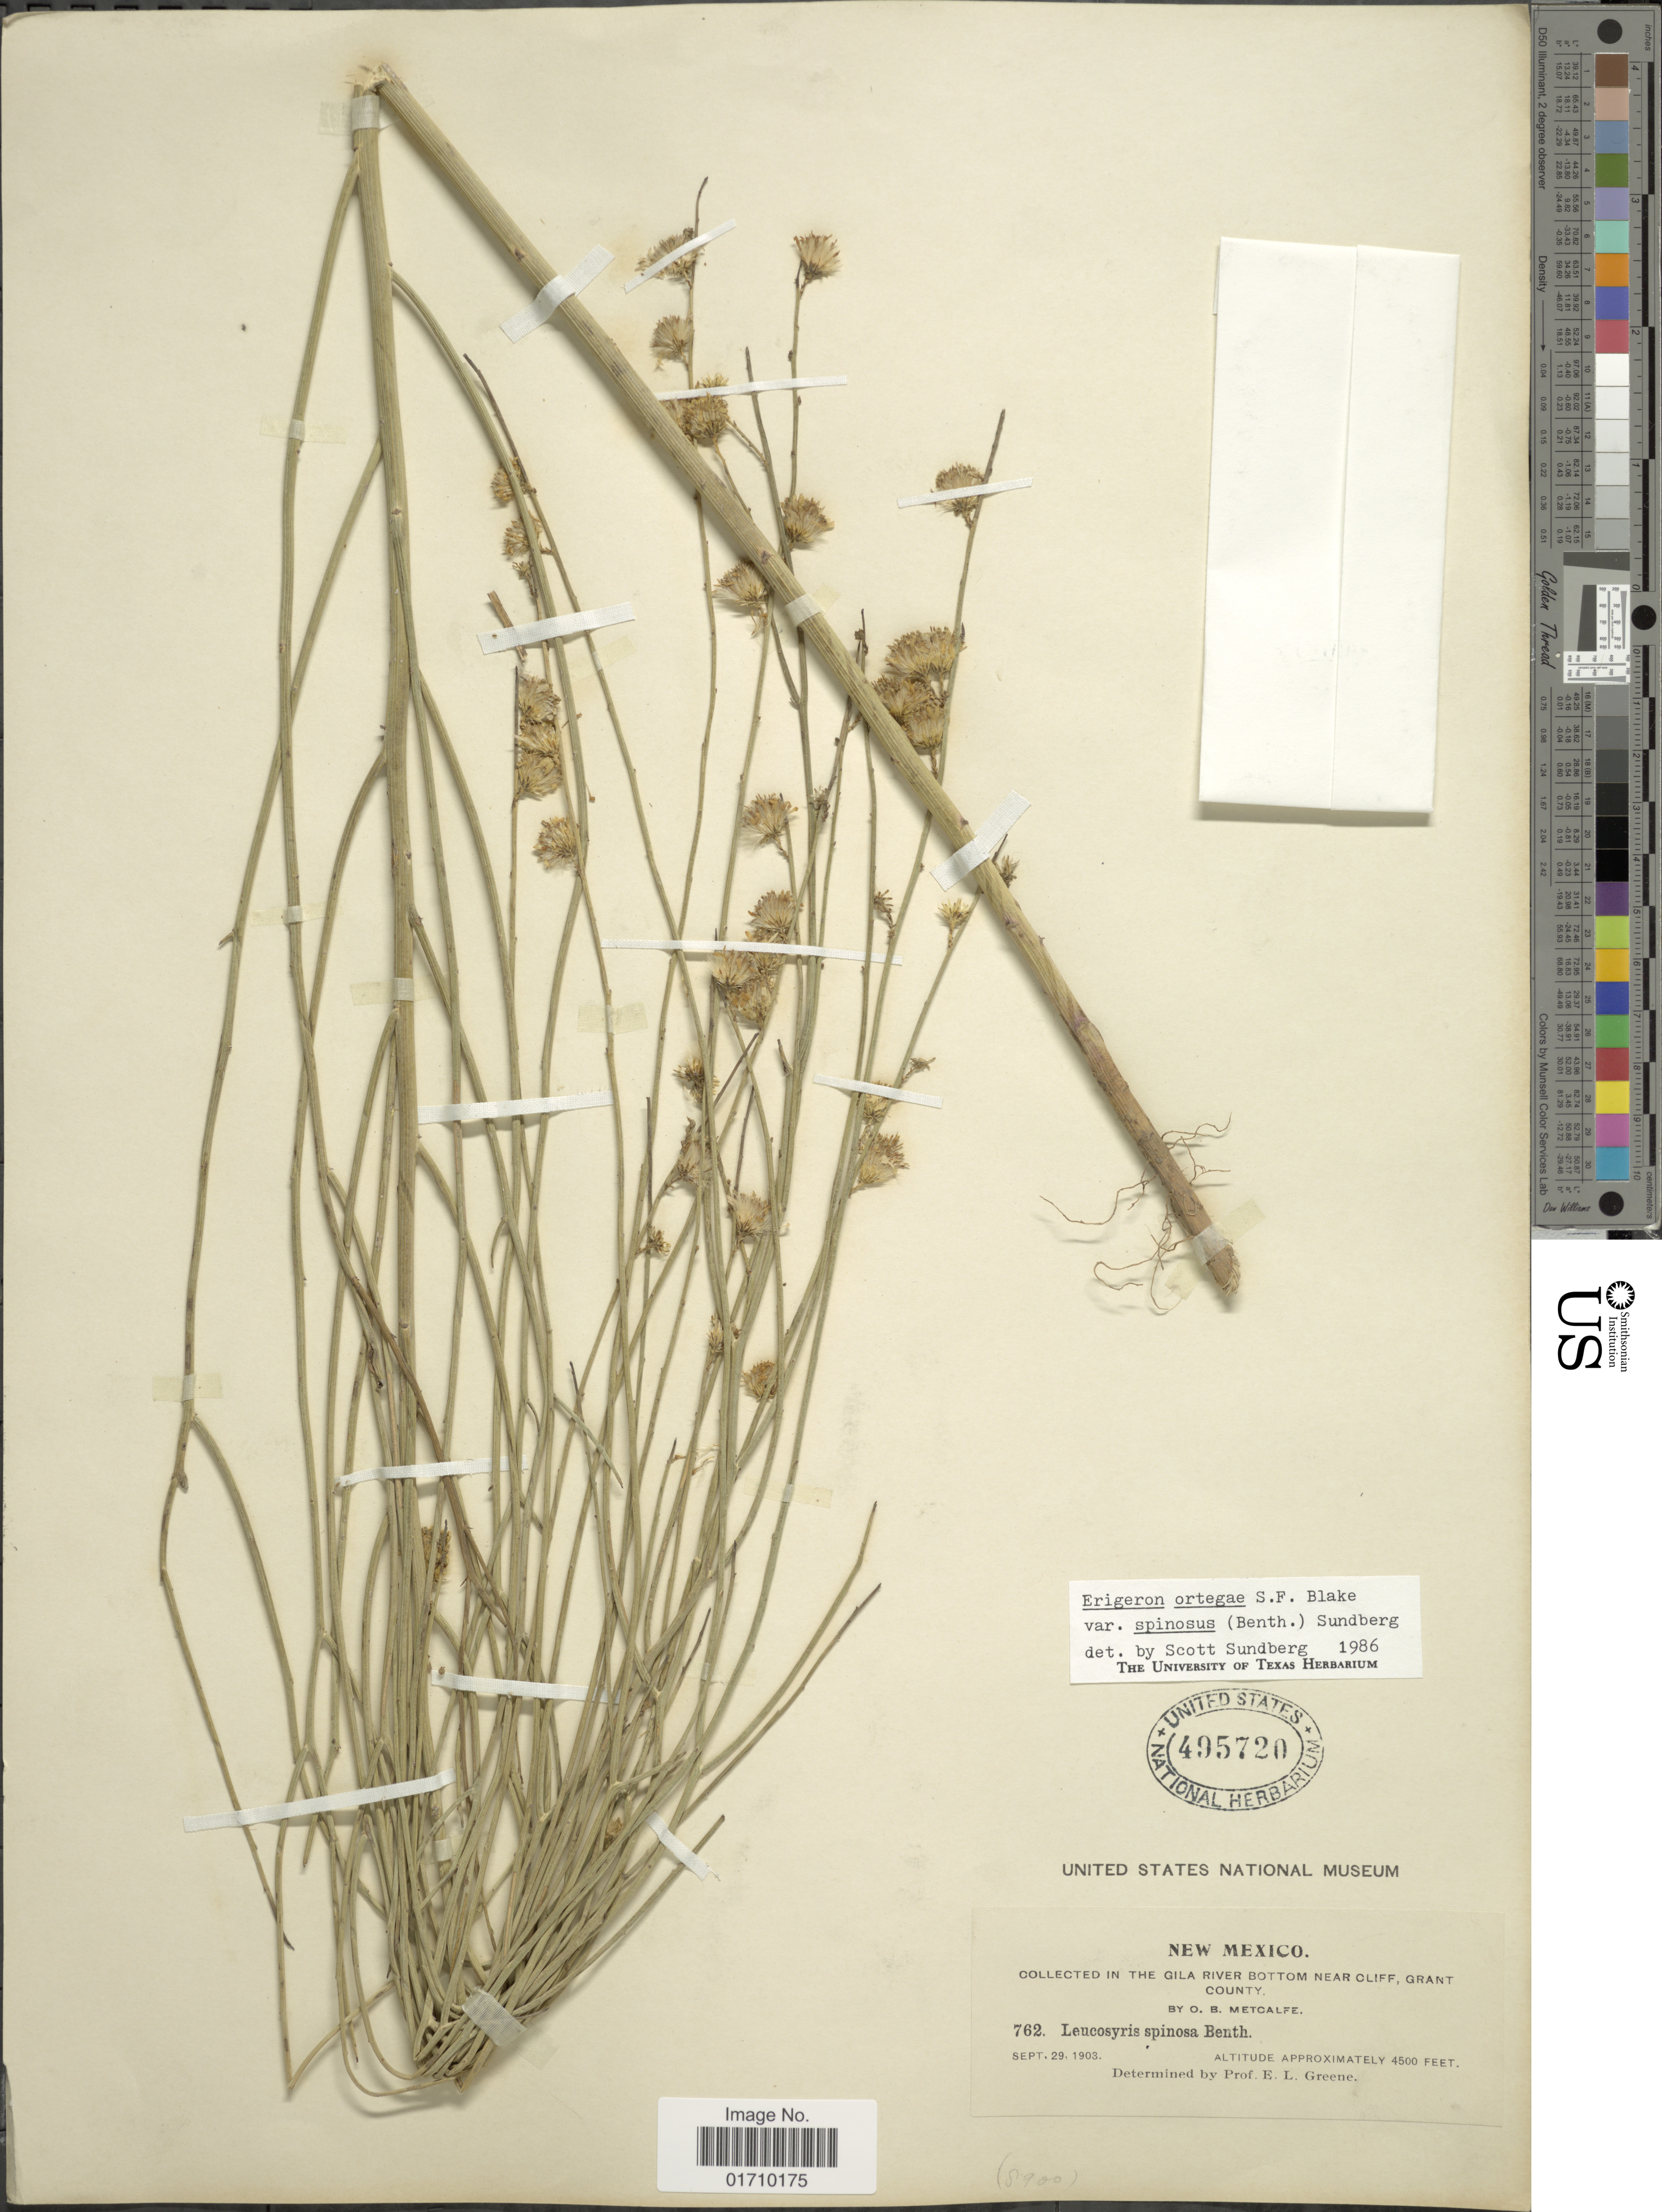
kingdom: Plantae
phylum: Tracheophyta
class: Magnoliopsida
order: Asterales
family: Asteraceae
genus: Chloracantha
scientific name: Chloracantha spinosa var. spinosa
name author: (Benth.) G.L. Nesom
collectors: O. B. Metcalfe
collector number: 762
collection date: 1903-09-29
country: United States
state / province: New Mexico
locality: In the Gila River bottom near Cliff, Grant County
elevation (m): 137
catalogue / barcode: US 495720